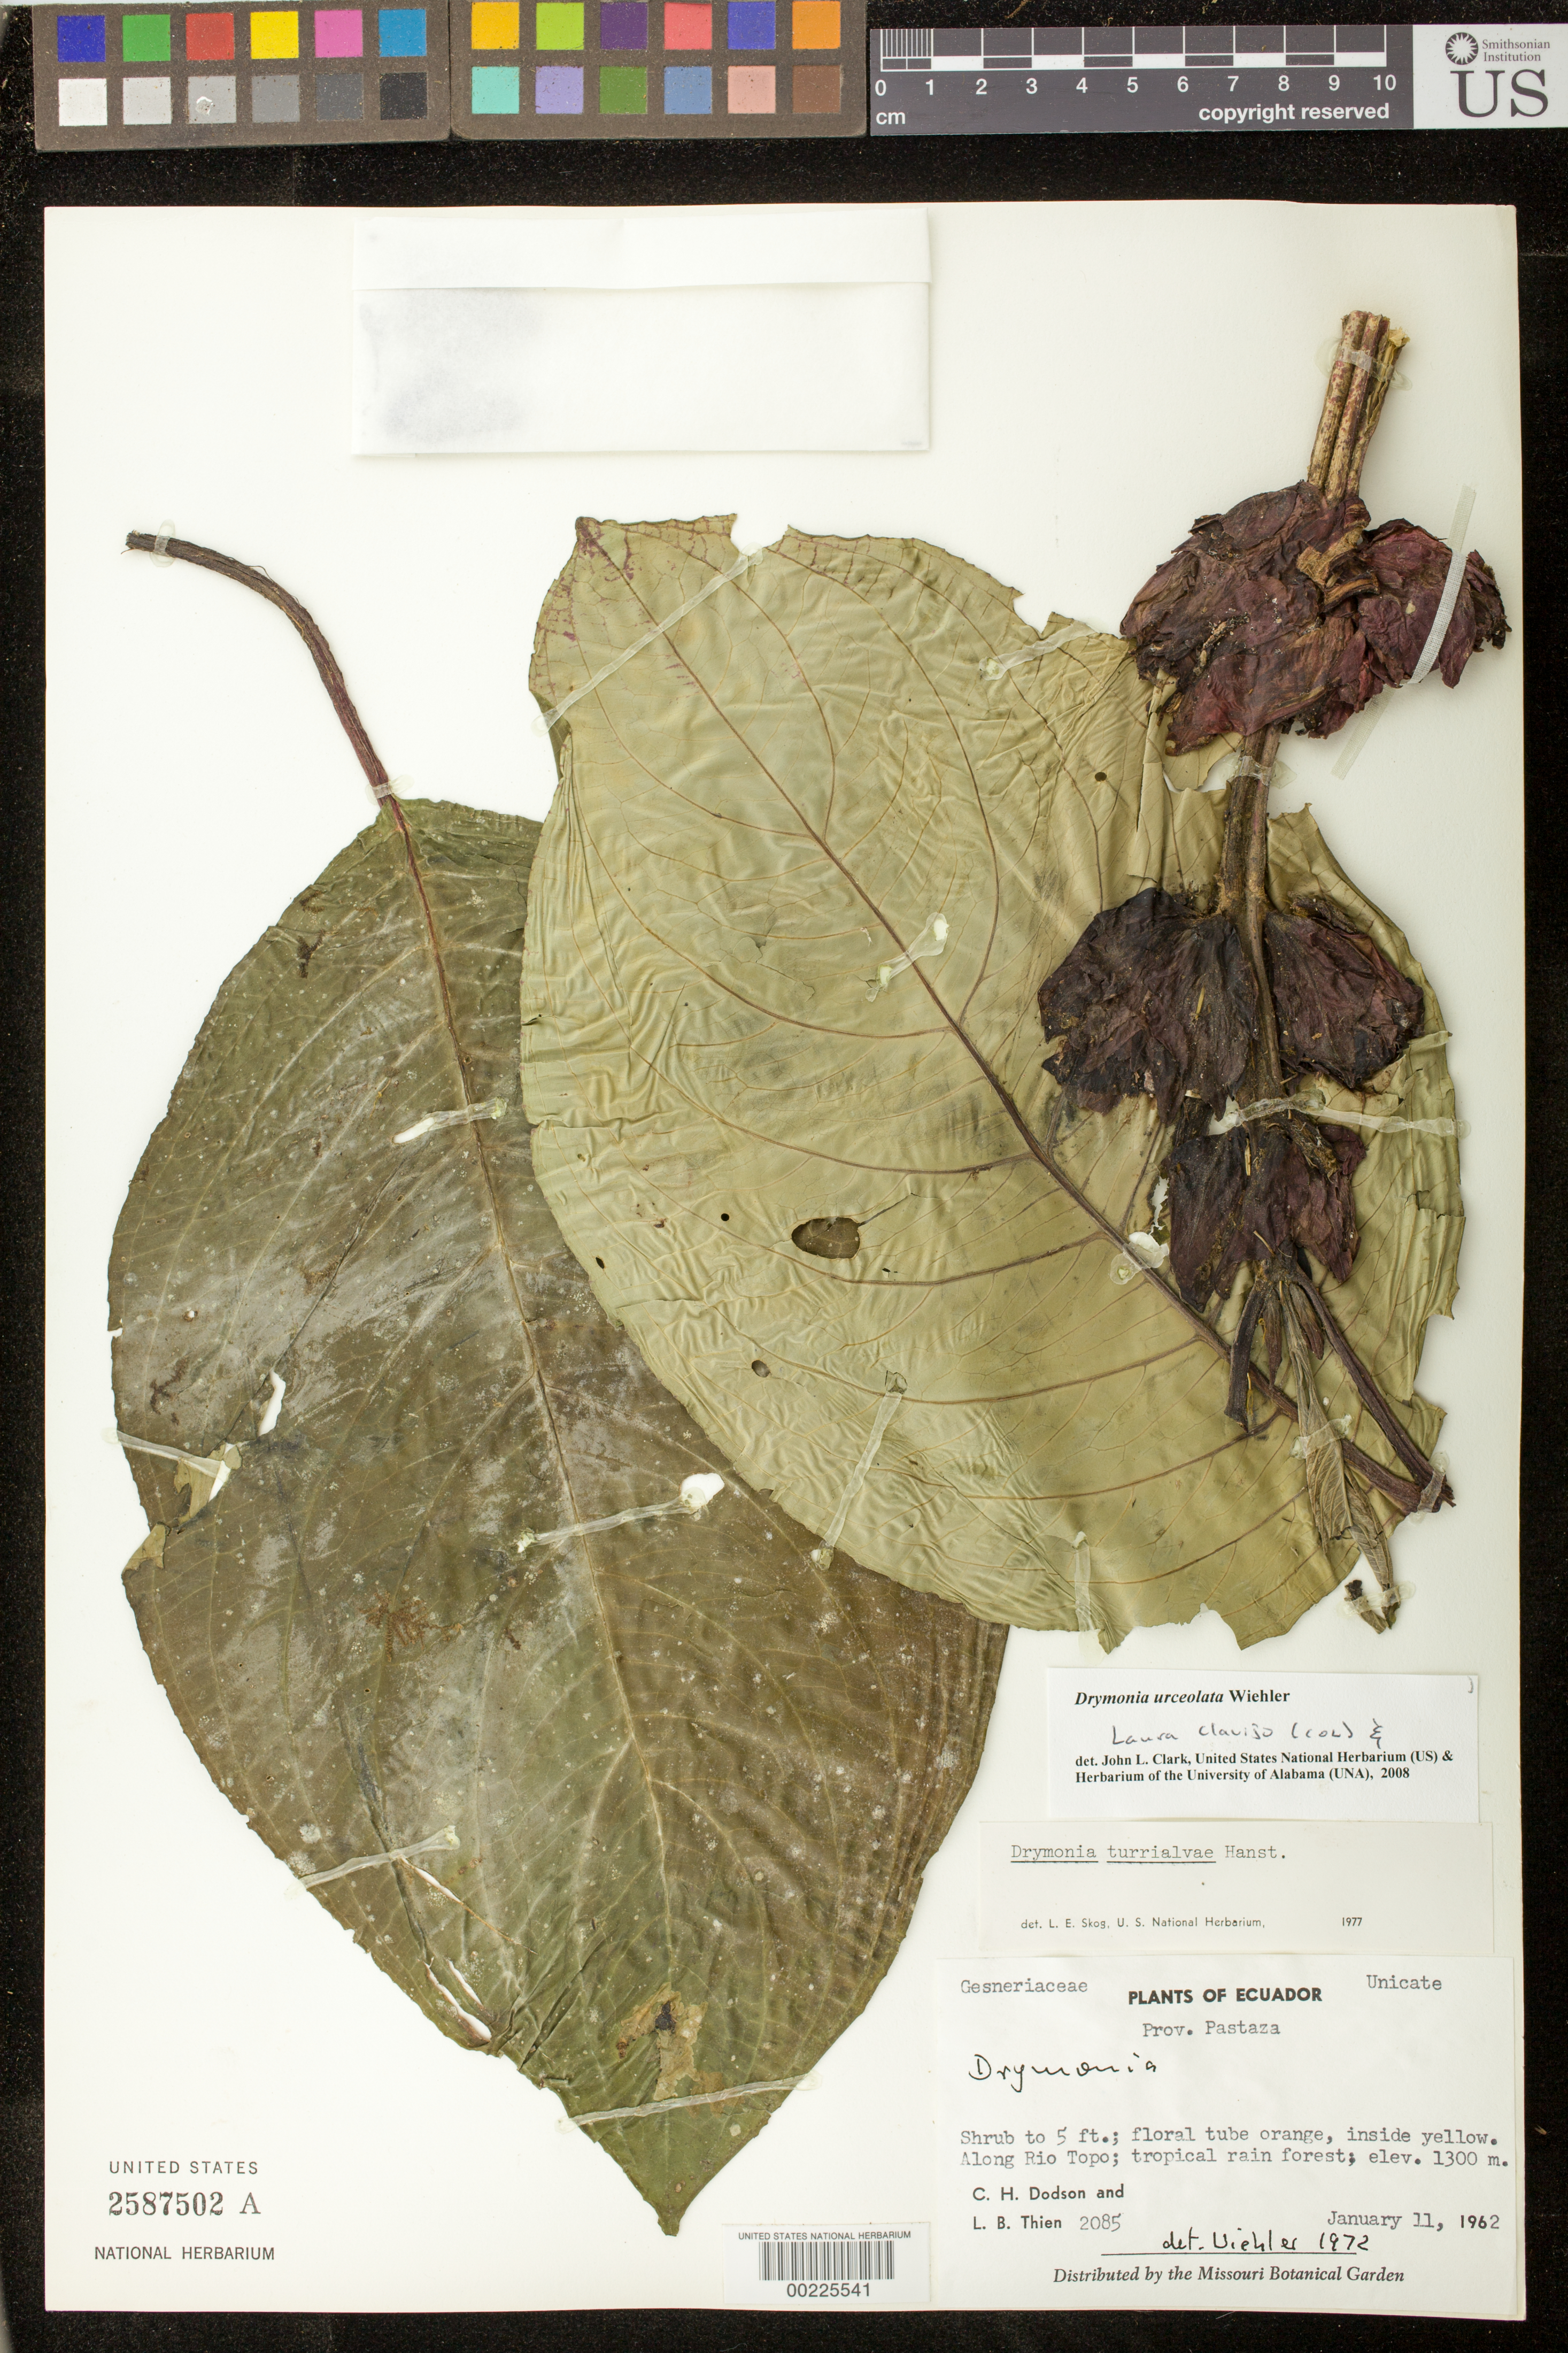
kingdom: Plantae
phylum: Tracheophyta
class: Magnoliopsida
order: Lamiales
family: Gesneriaceae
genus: Drymonia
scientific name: Drymonia urceolata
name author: Wiehler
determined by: Clavijo, L.; Clark, J. L.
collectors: C. H. Dodson & L. Thien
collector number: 2085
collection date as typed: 11 Jan 1962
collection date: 1962-01-11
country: Ecuador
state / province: Pastaza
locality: Along Rio Topo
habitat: Tropical rain forest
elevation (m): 1300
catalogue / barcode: US 2587502A